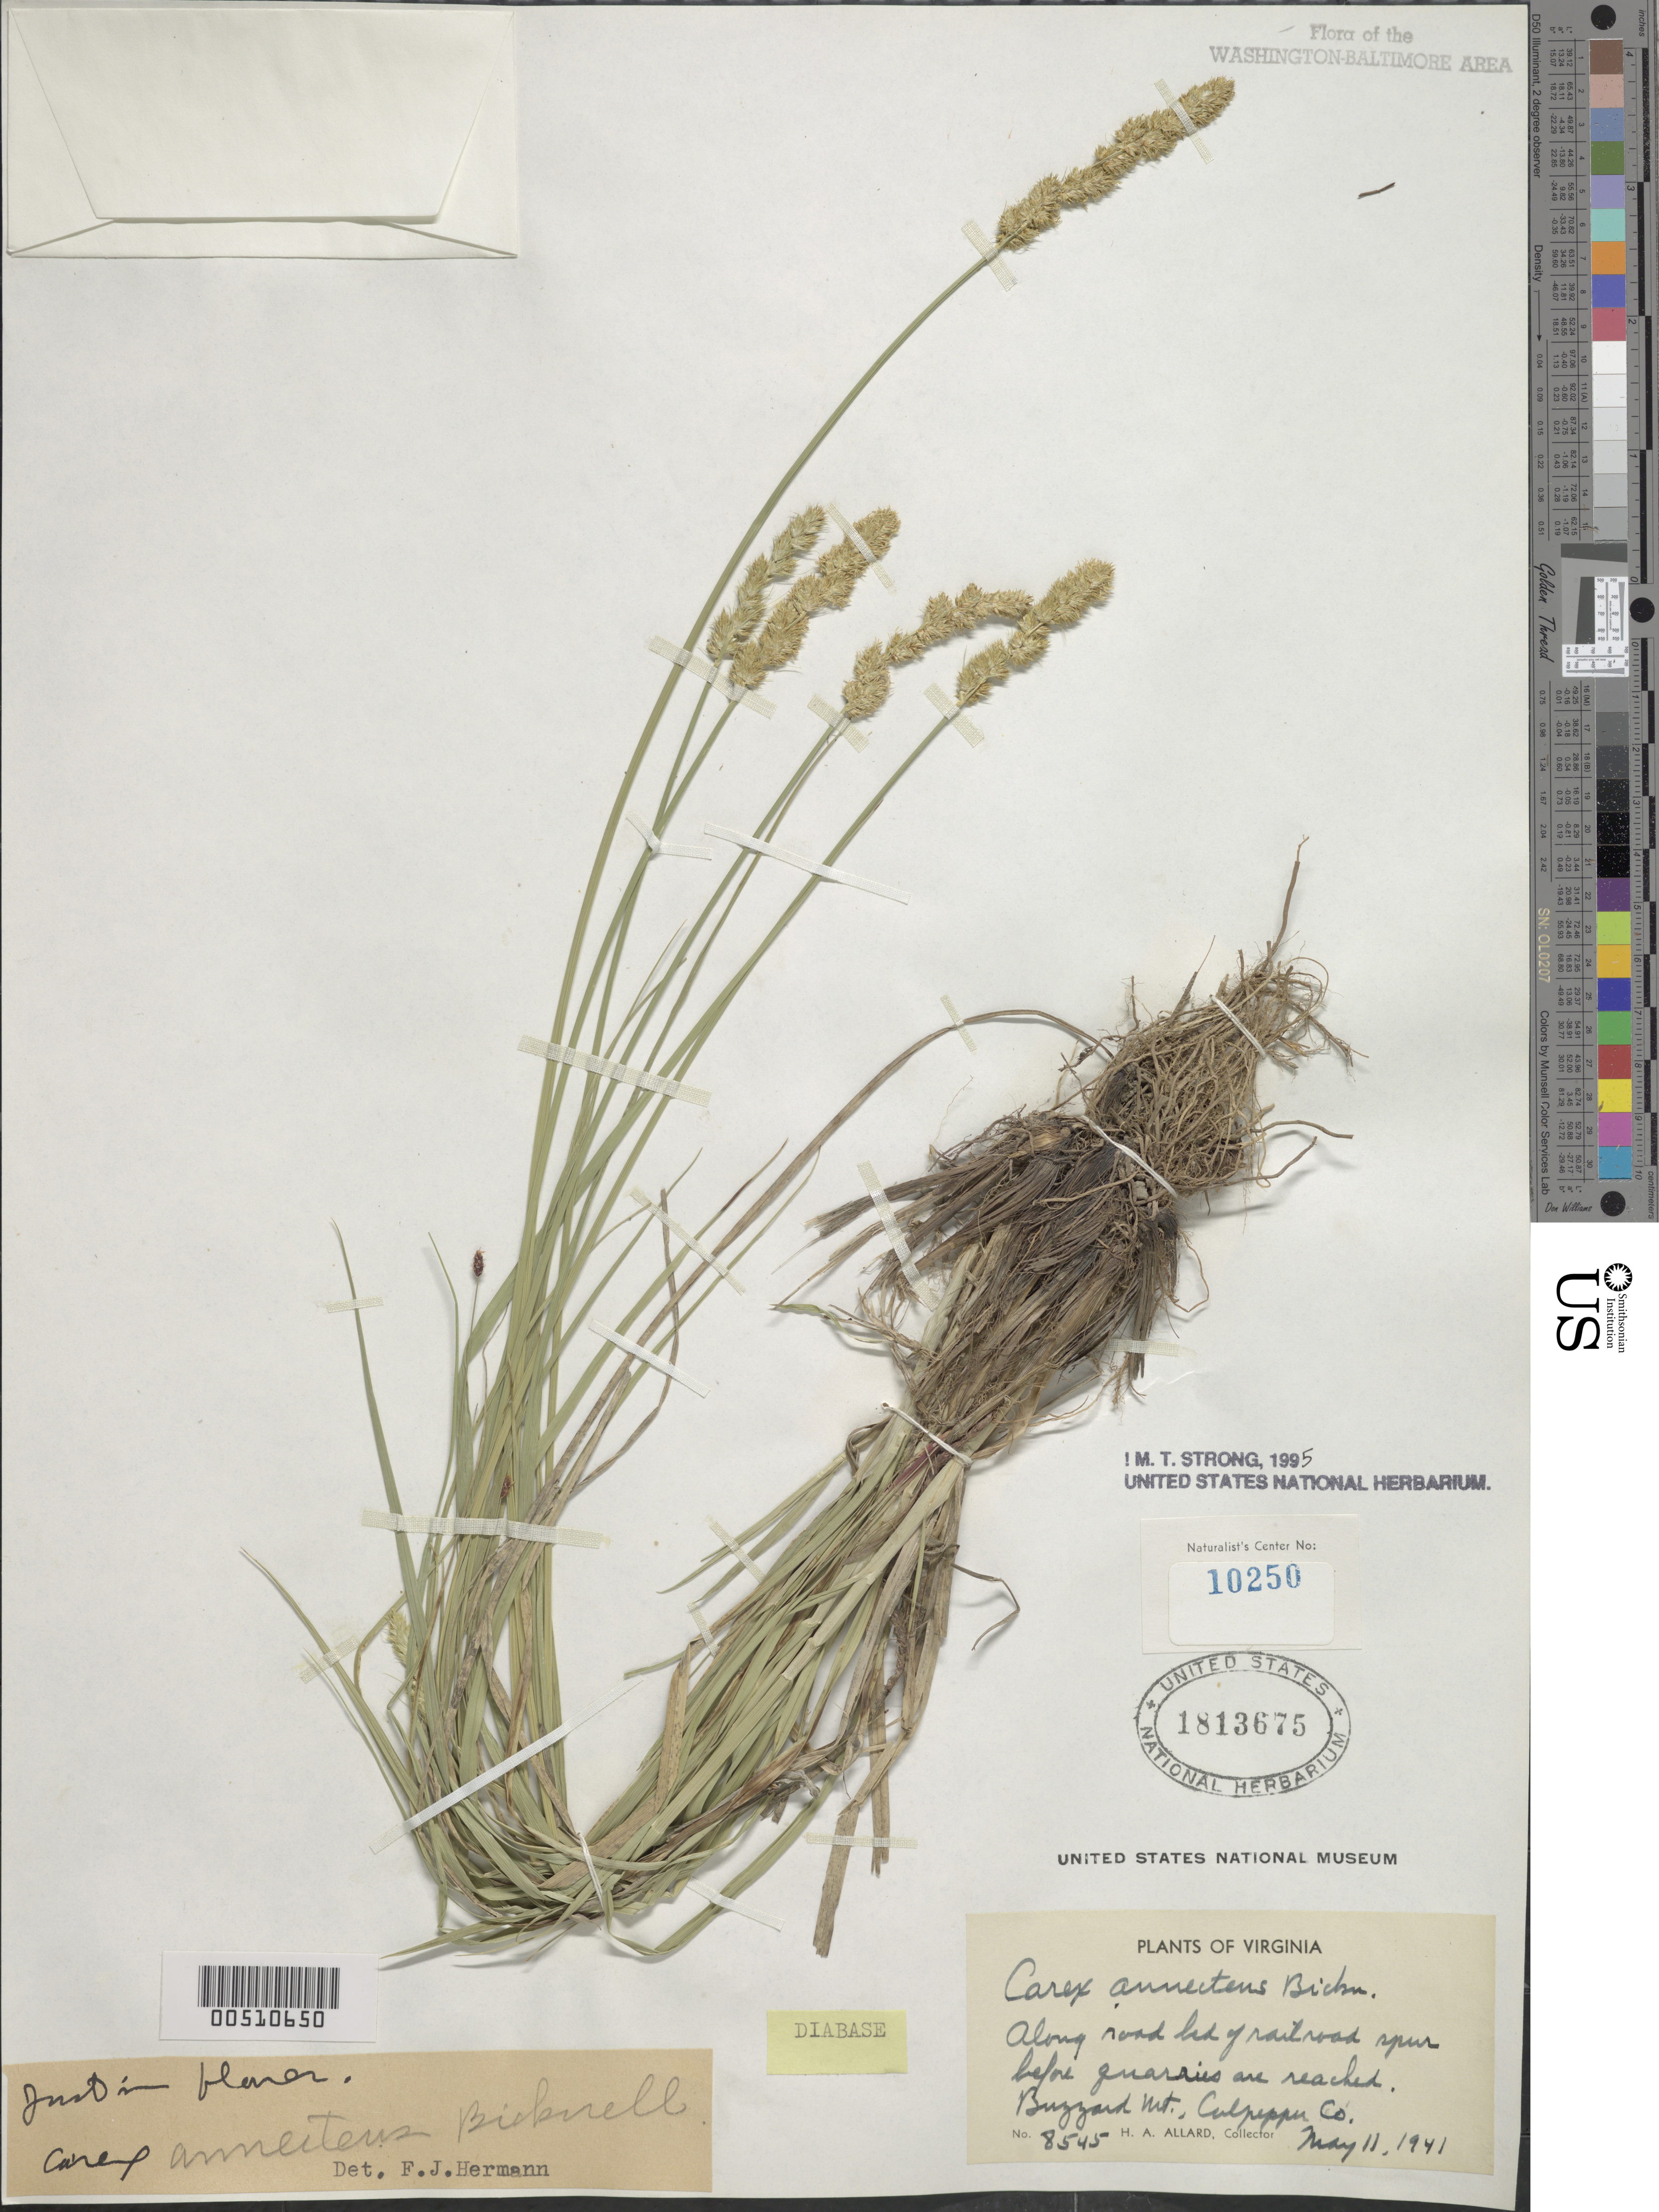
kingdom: Plantae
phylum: Tracheophyta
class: Liliopsida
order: Poales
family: Cyperaceae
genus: Carex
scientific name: Carex annectens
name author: (E.P. Bicknell) E.P. Bicknell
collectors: H. A. Allard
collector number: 8545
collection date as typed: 11 May 1941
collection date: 1941-05-11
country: United States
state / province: Virginia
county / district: Culpeper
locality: Buzzard Mt. Bull Run Mts.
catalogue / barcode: US 1813675